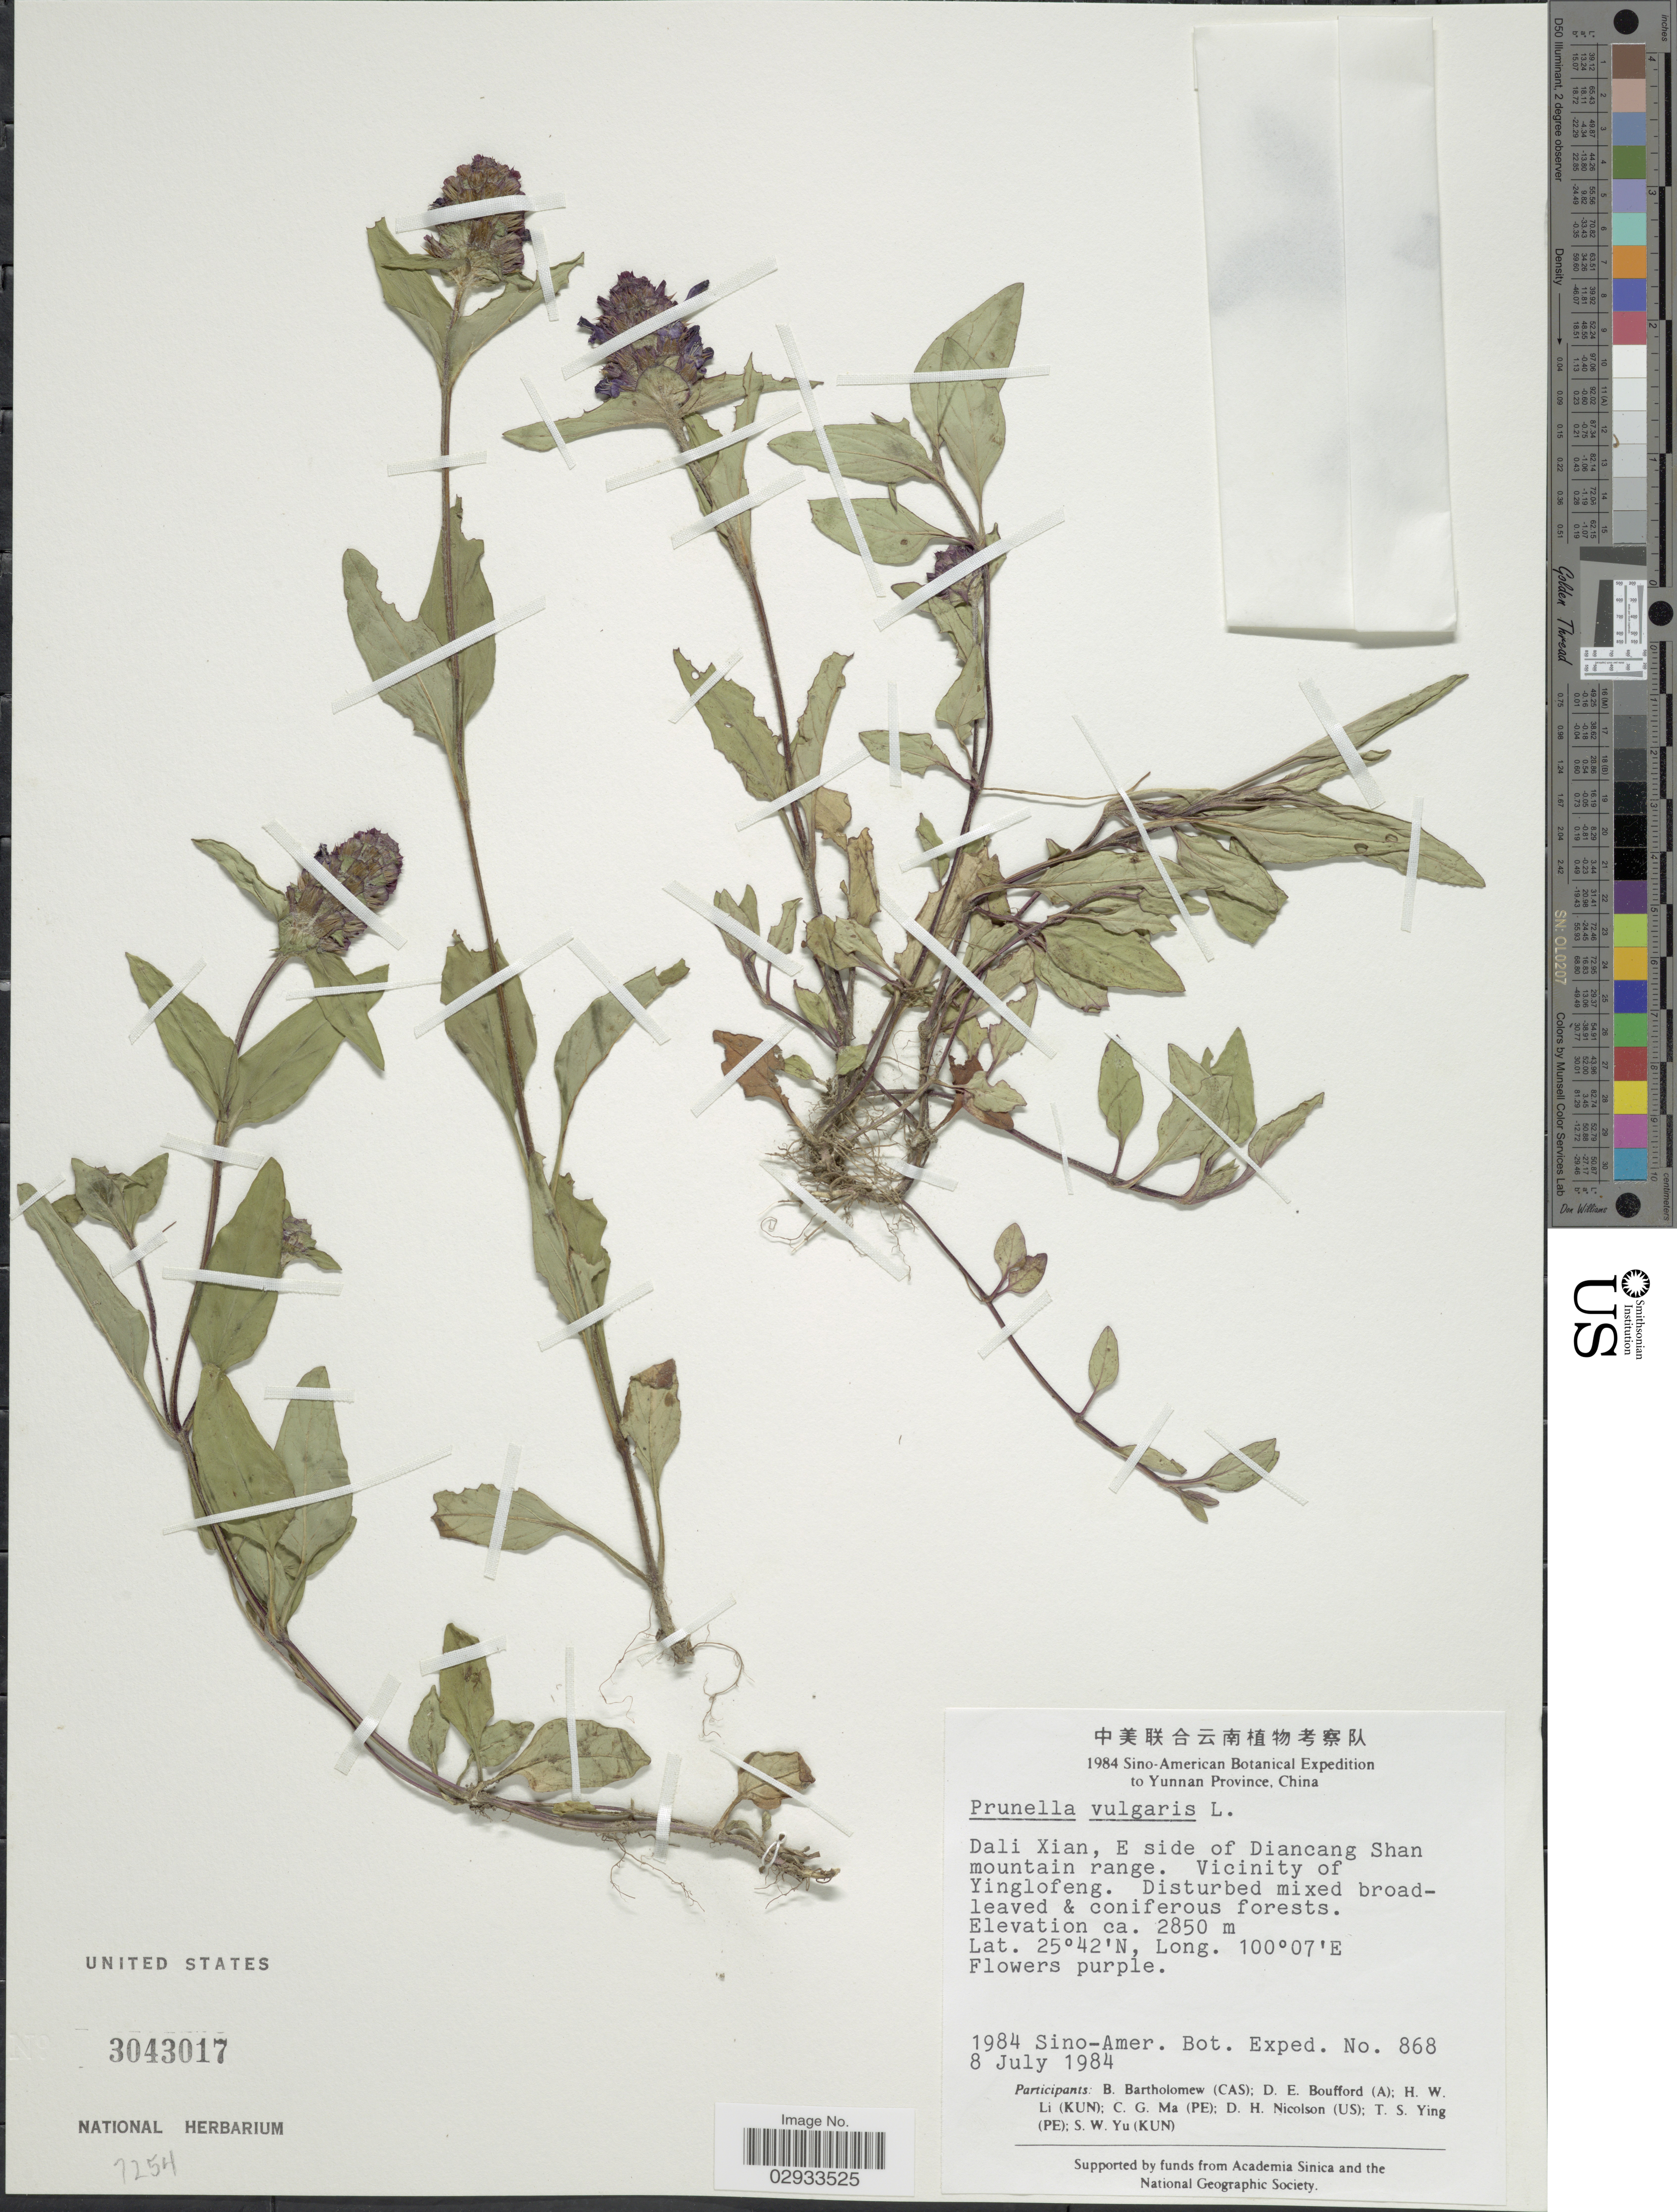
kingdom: Plantae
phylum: Tracheophyta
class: Magnoliopsida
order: Lamiales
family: Lamiaceae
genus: Prunella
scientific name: Prunella vulgaris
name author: L.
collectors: Sino-Amer. Bot. Exped. 1984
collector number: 868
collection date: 1984-07-08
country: China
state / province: Yunnan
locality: Dali Xian, E side of Diancang Shan mountain range, Vicinity of Yinglofeng.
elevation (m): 2850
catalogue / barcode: US 3043017